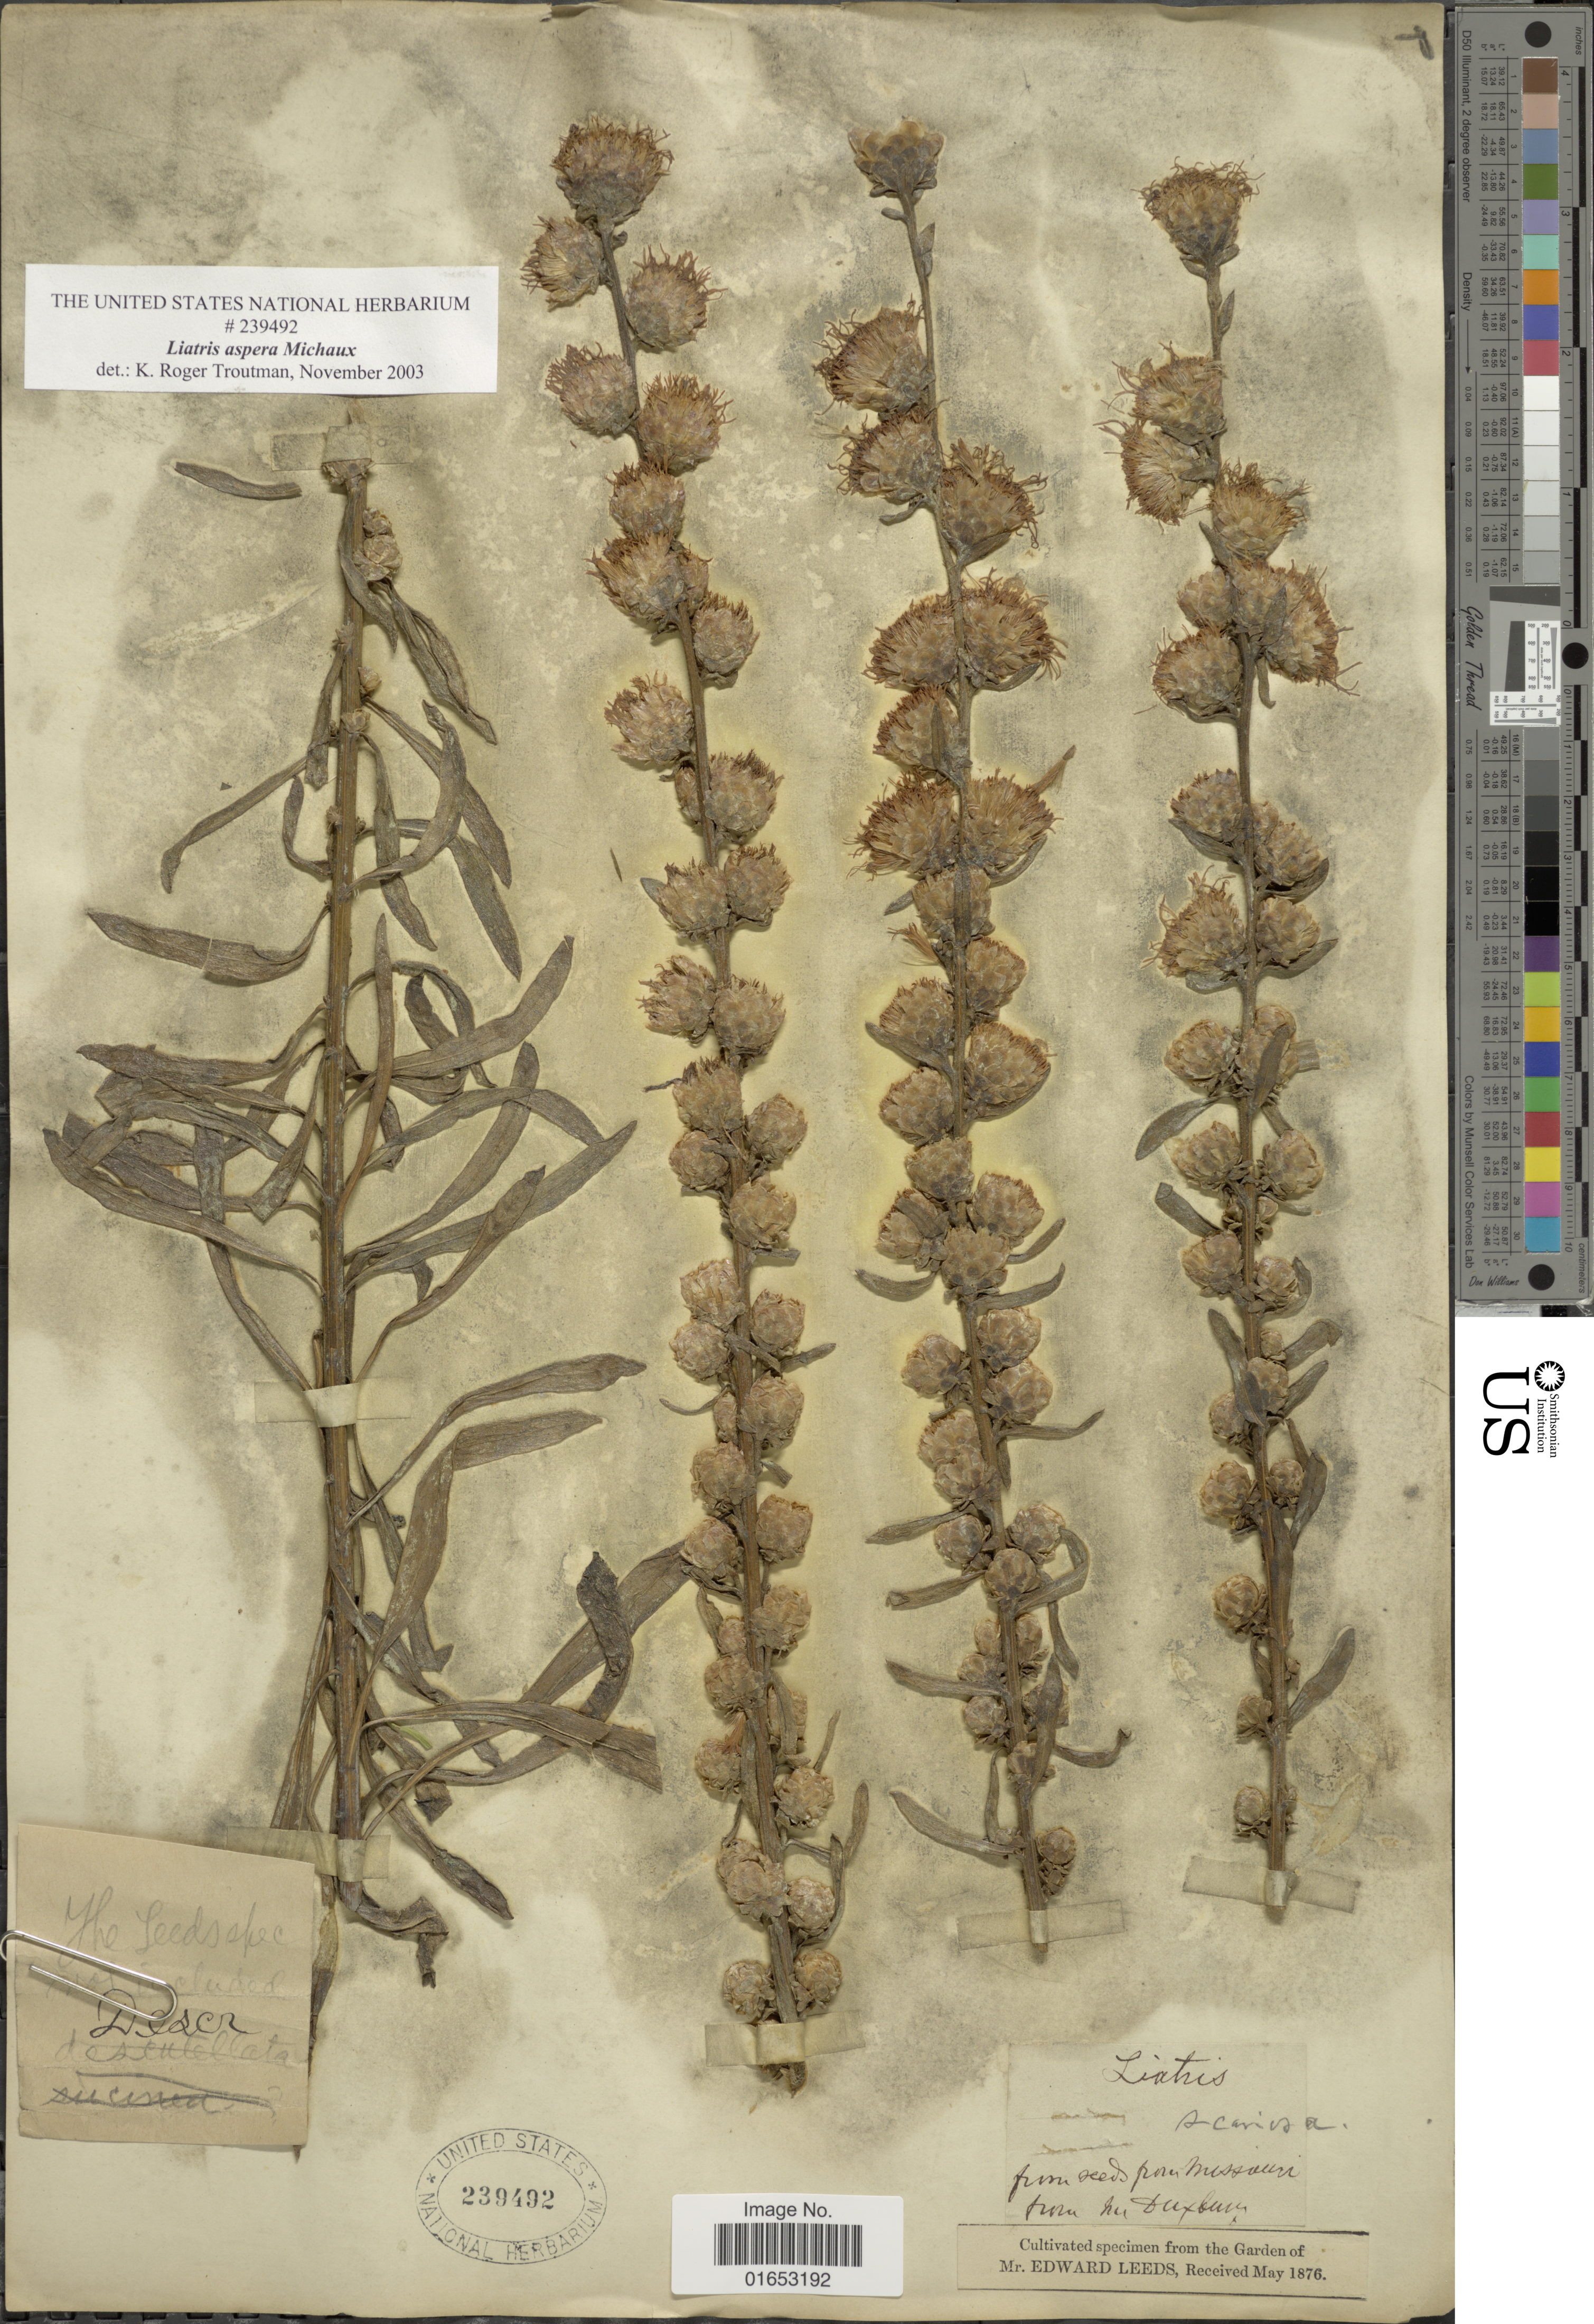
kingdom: Plantae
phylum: Tracheophyta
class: Magnoliopsida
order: Asterales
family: Asteraceae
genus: Liatris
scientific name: Liatris aspera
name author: Michx.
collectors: E. Leeds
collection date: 1896-05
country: United States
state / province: Missouri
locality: From the garden of Mr. Edward Leeds [unsure placement]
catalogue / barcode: US 239492